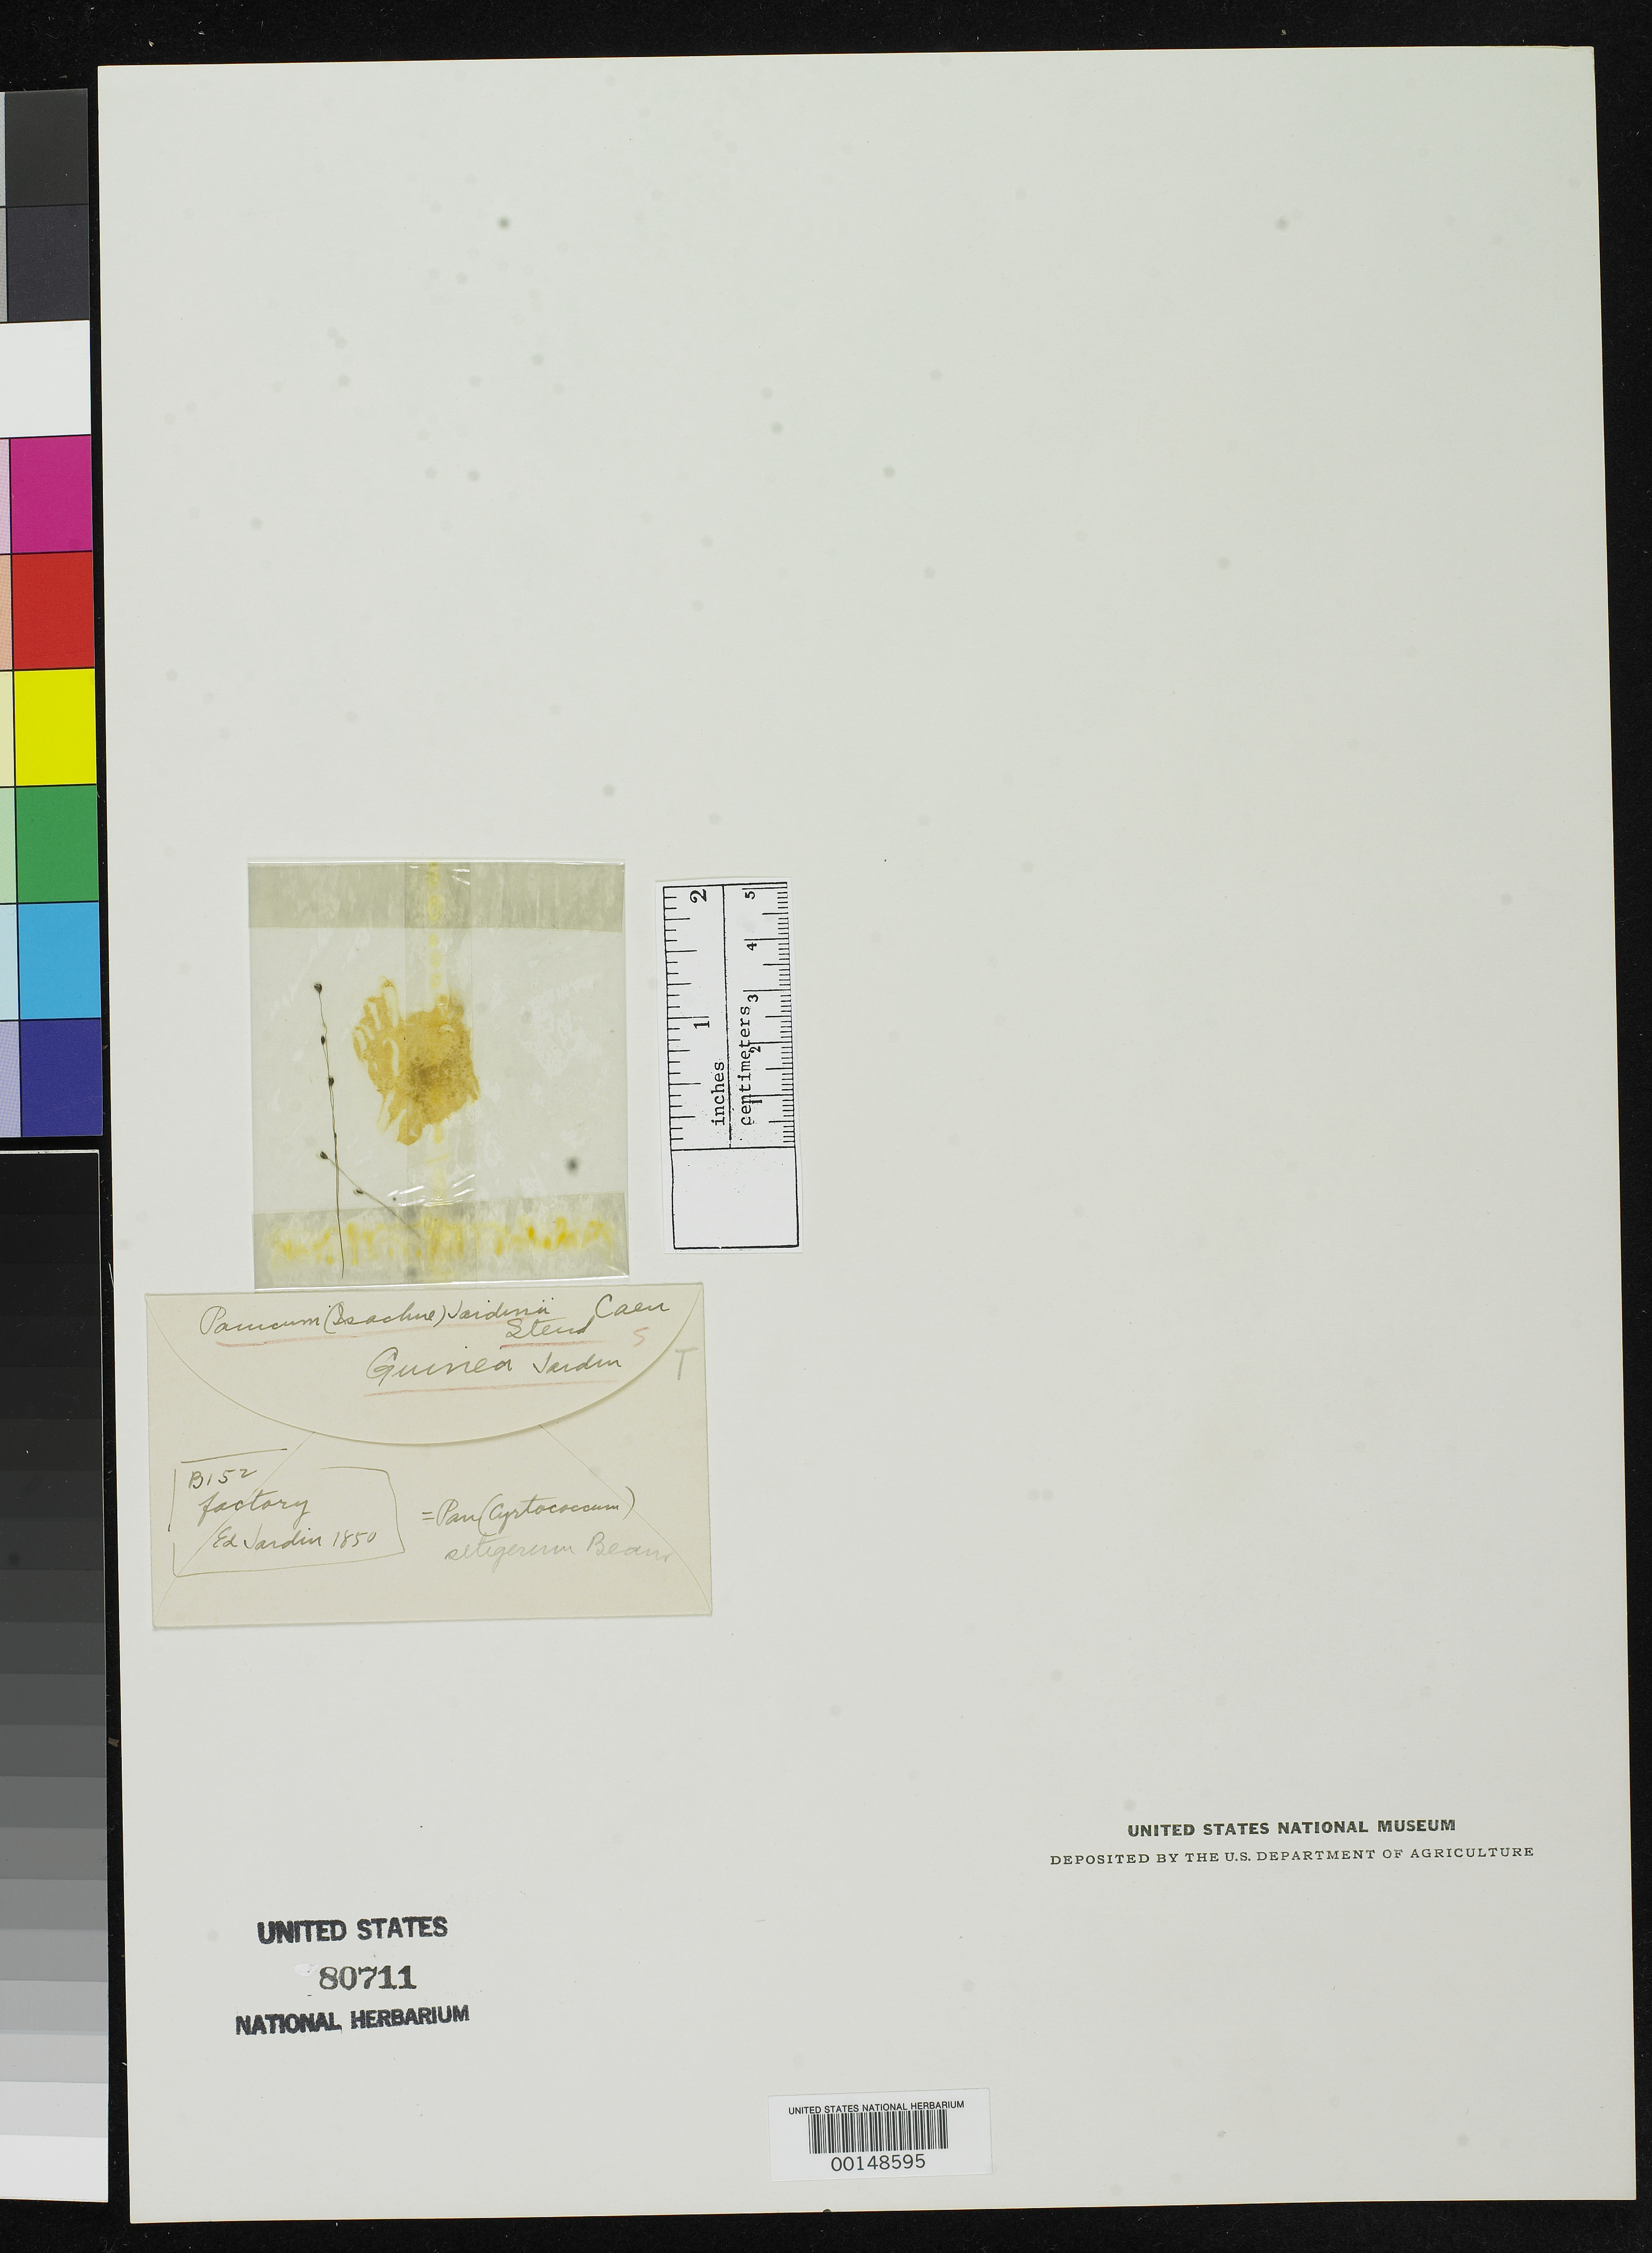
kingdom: Plantae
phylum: Tracheophyta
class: Liliopsida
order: Poales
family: Poaceae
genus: Panicum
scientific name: Panicum jardini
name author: Steud.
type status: Type Fragment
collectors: D. Jardin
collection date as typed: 1850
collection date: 1850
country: Guinea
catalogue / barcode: US 80711